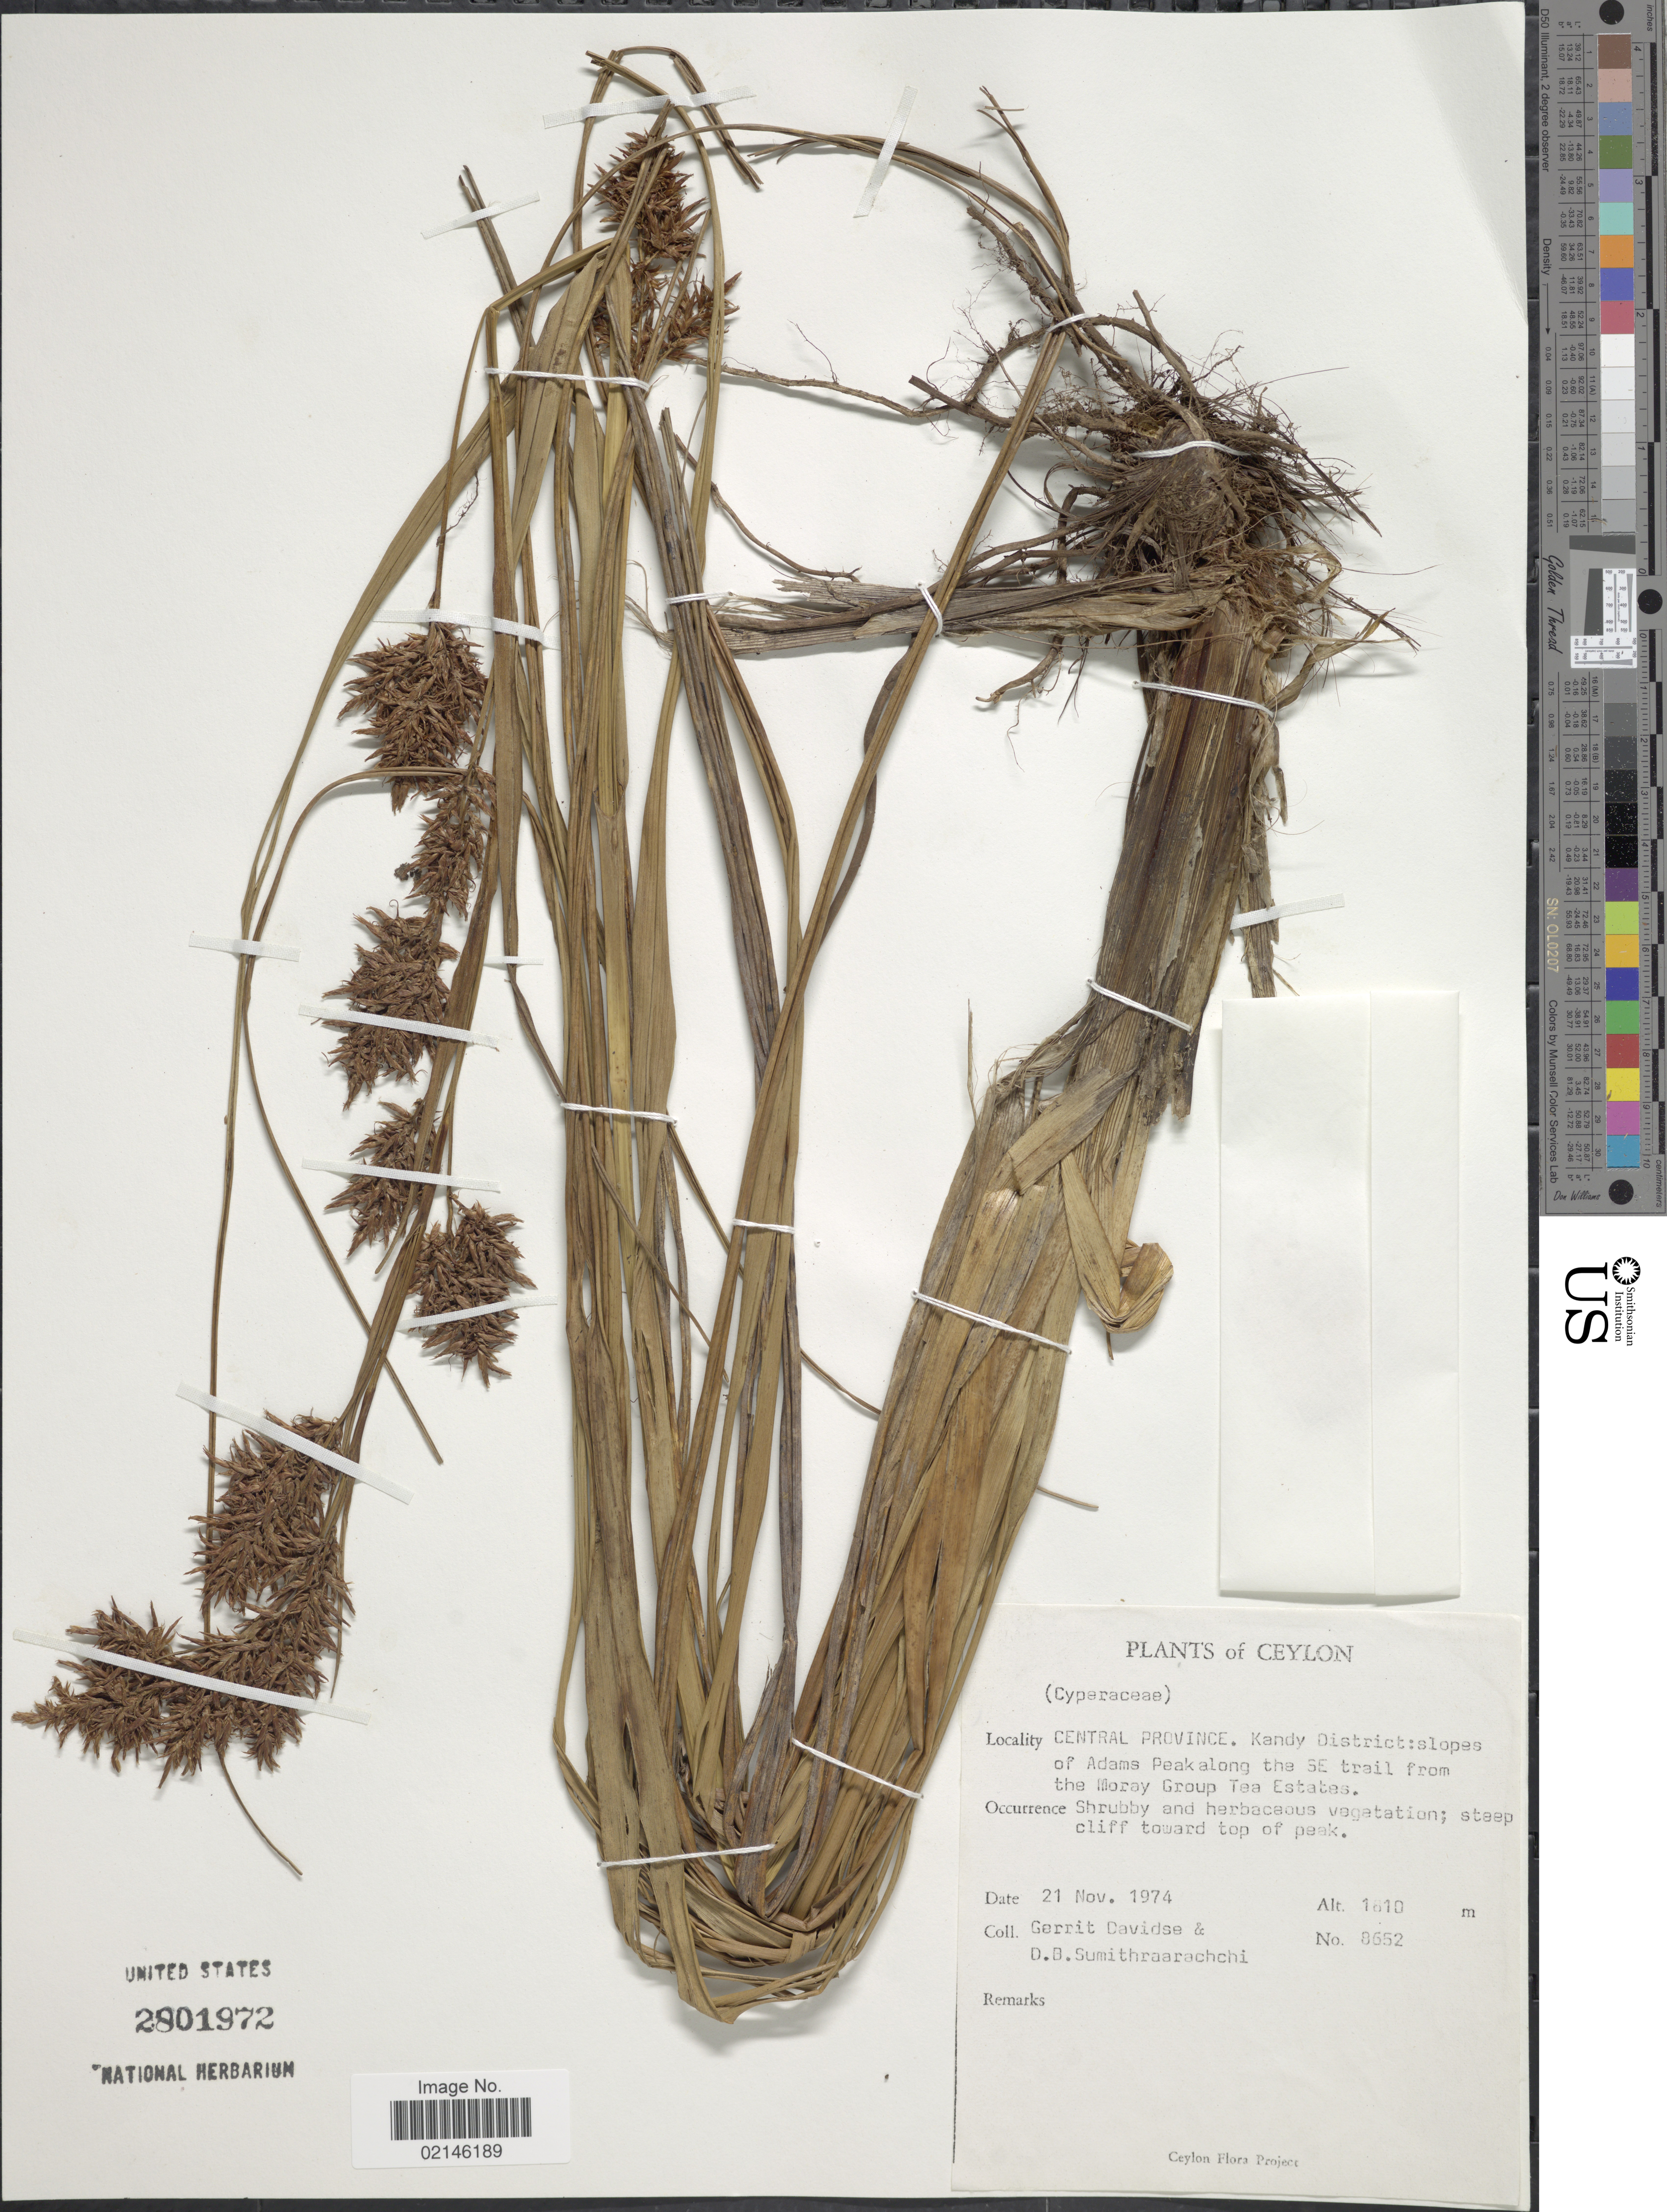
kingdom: Plantae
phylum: Tracheophyta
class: Liliopsida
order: Poales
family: Cyperaceae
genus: Carex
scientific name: Carex sp.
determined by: Strong, Mark T., (BOT), Smithsonian Institution - National Museum of Natural History (UNITED STATES)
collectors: G. Davidse & D. B. Sumithraarachchi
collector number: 8652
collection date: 1974-11-21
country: Sri Lanka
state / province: Central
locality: Ceylon. Kandy District: slopes of Adams Peak along the SE trail from the Moray Group Tea Estates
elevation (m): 1810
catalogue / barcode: US 2801972